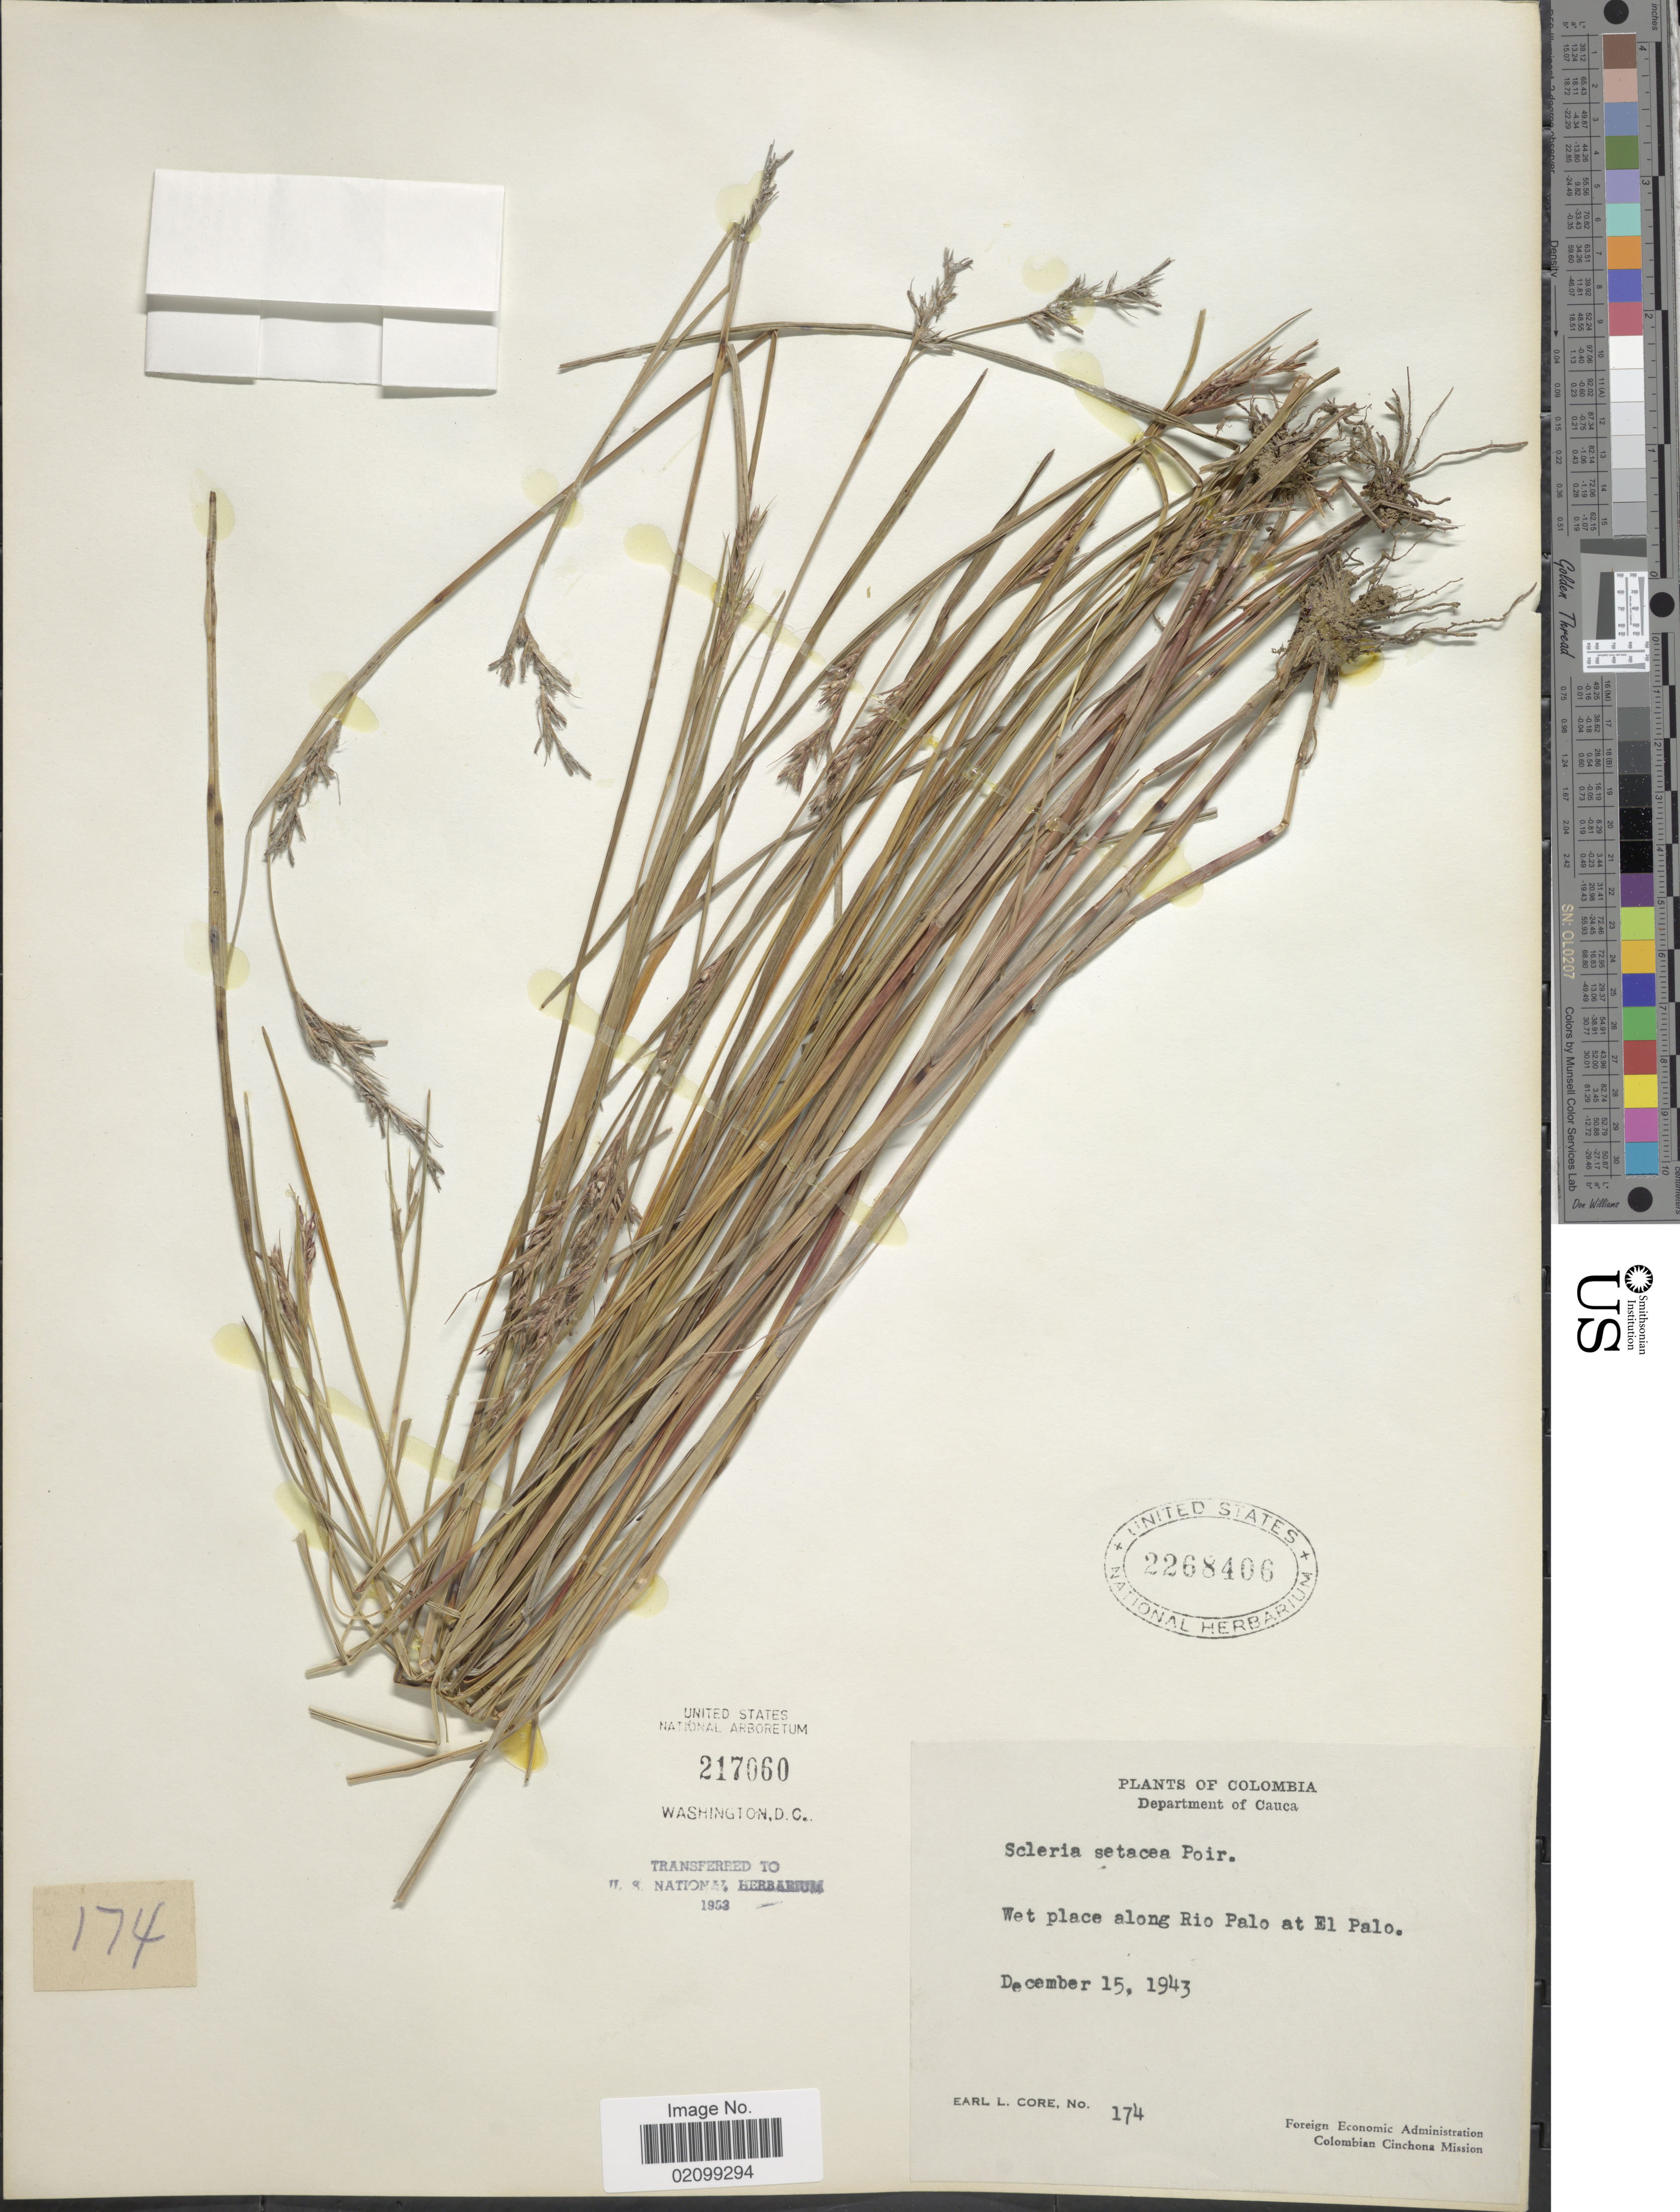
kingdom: Plantae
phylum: Tracheophyta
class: Liliopsida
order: Poales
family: Cyperaceae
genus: Scleria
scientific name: Scleria muehlenbergii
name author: Steud.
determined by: Strong, Mark T., (BOT), Smithsonian Institution - National Museum of Natural History (UNITED STATES)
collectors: E. L. Core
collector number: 174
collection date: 1943-12-15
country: Colombia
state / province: Cauca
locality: Department of Cauca, Wet place along Rio Palo at El Palo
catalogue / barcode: US 2268406